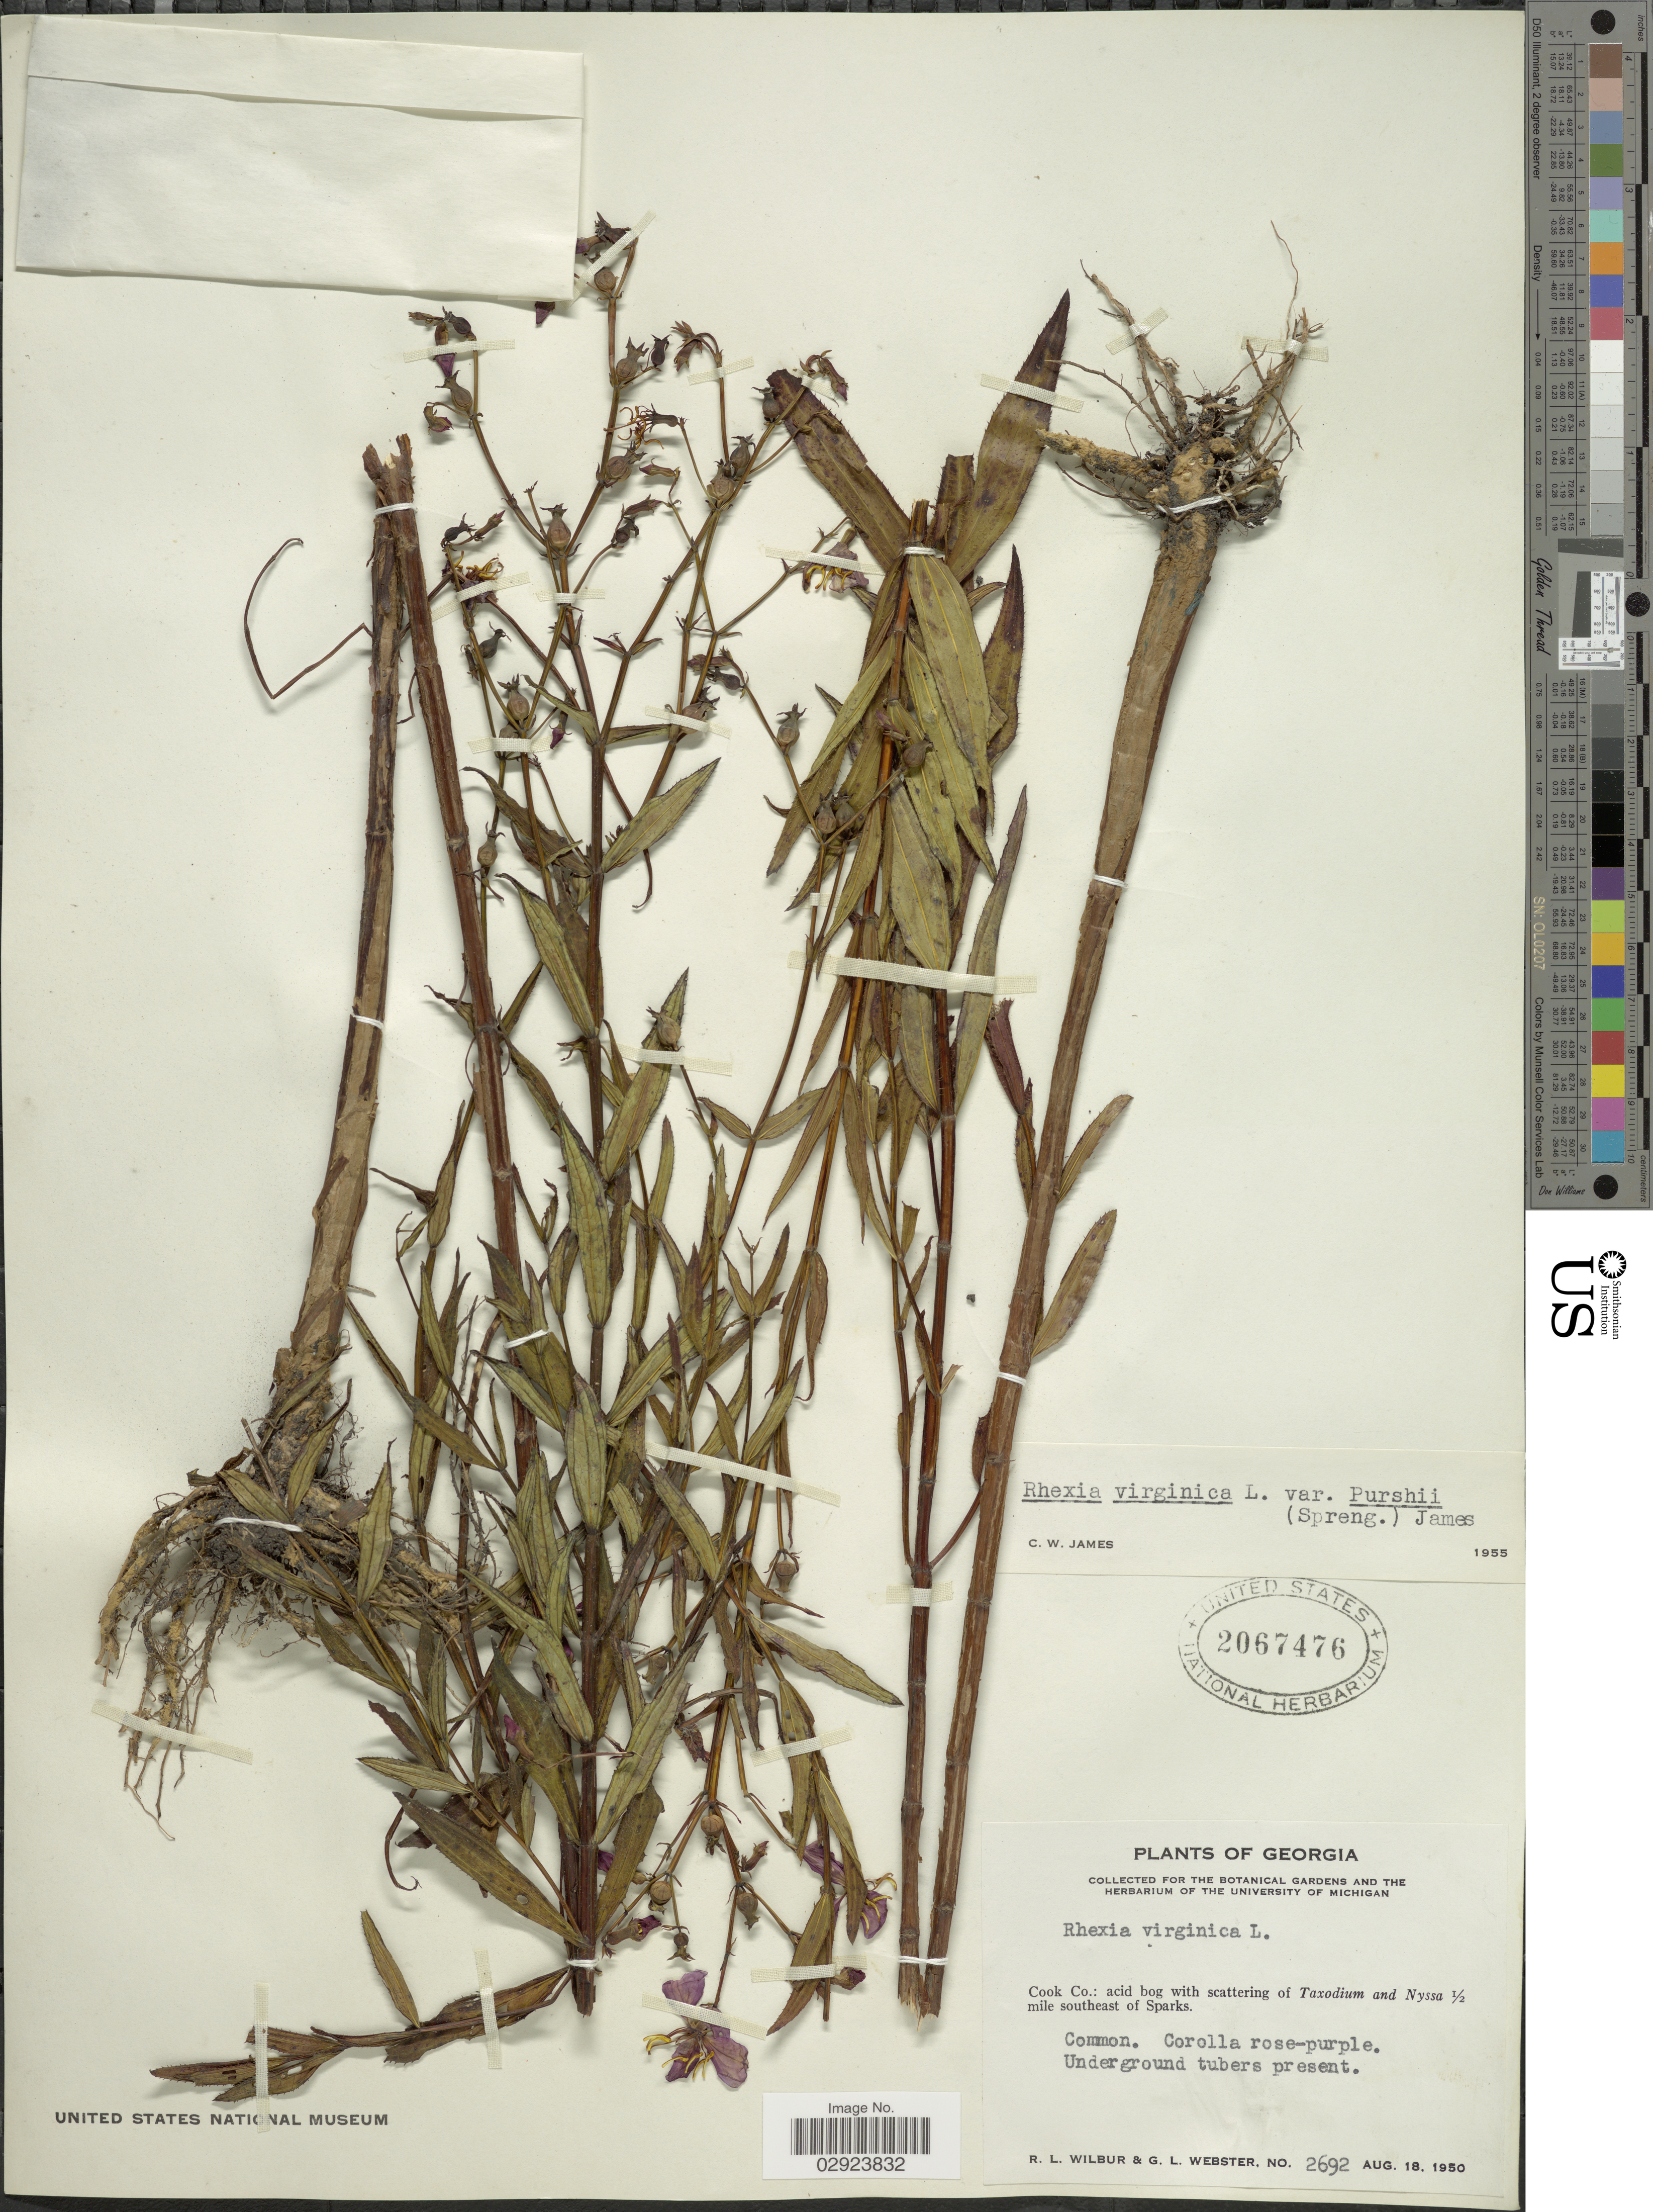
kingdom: Plantae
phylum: Tracheophyta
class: Magnoliopsida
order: Myrtales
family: Melastomataceae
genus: Rhexia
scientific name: Rhexia virginica var. purshii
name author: (Spreng.) C.W. James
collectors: R. L. Wilbur & G. L. Webster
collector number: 2692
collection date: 1950-08-18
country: United States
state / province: Georgia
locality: Cook Co.: ½ mile southeast of Sparks.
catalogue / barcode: US 2067476